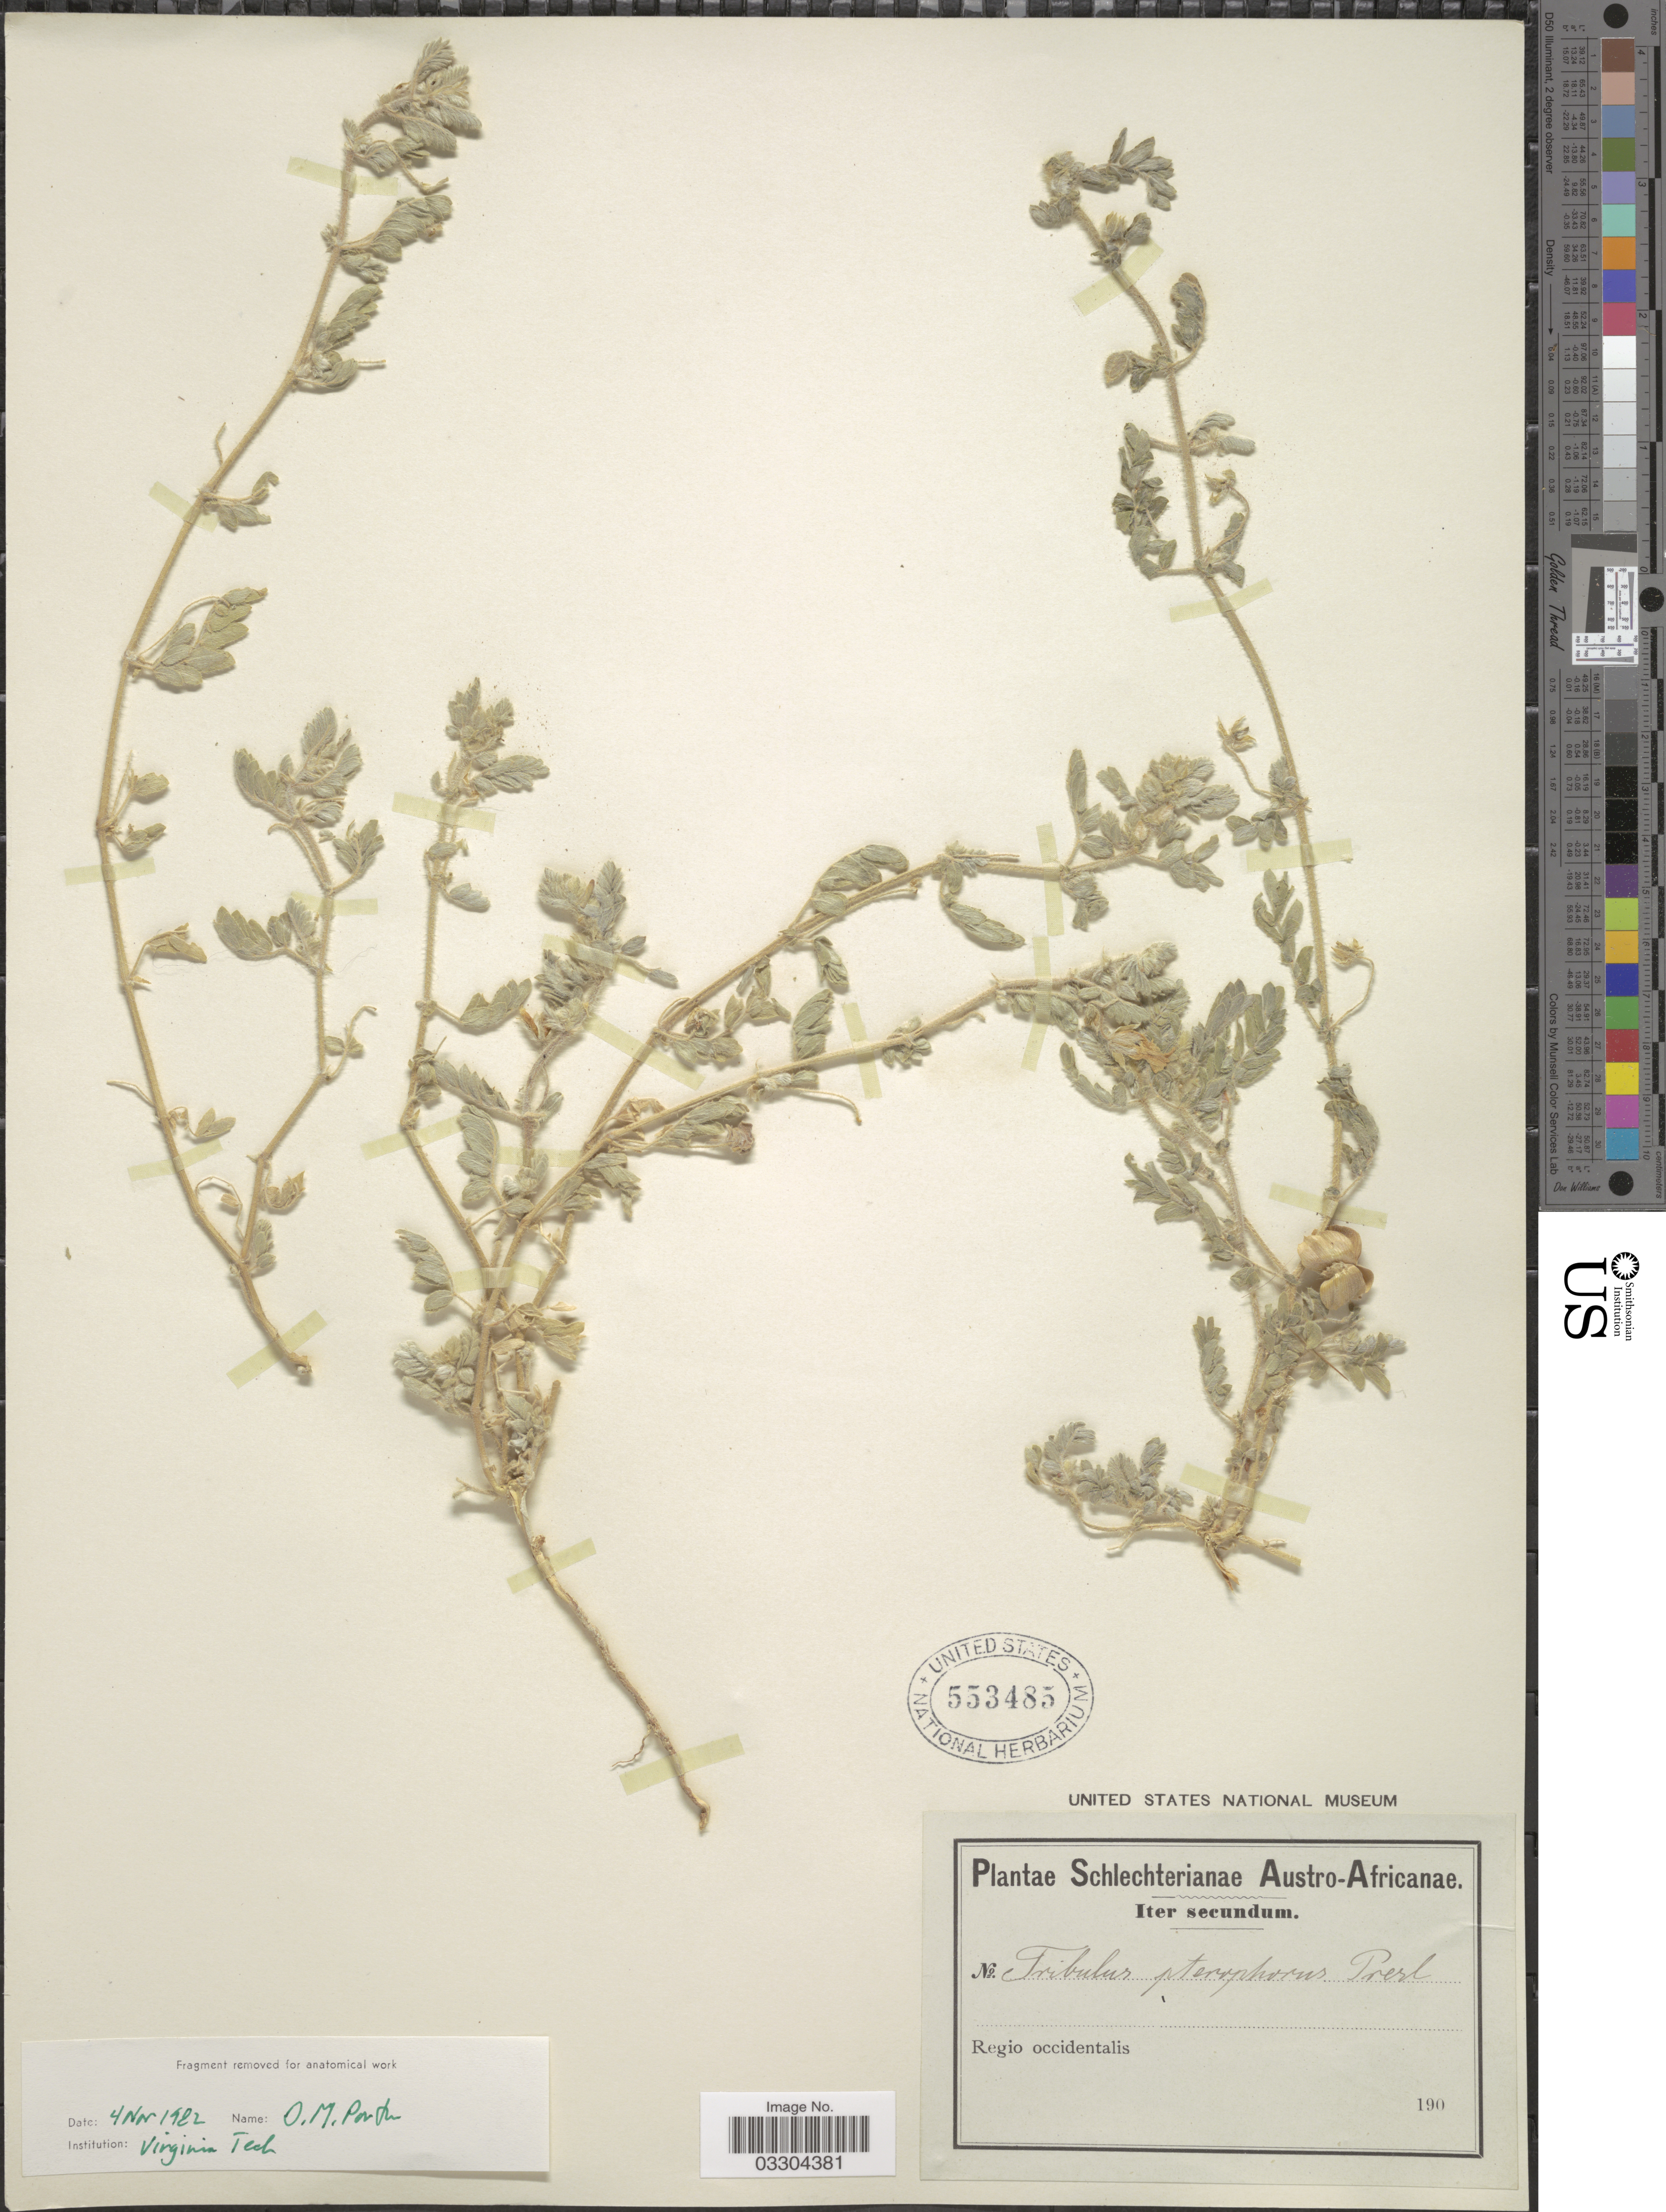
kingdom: Plantae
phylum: Tracheophyta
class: Magnoliopsida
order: Zygophyllales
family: Zygophyllaceae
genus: Tribulus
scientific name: Tribulus pterophorus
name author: C. Presl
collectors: Schlechter, --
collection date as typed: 190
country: South Africa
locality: Austro-Africanae. Regio occidentalis.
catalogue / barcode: US 553485